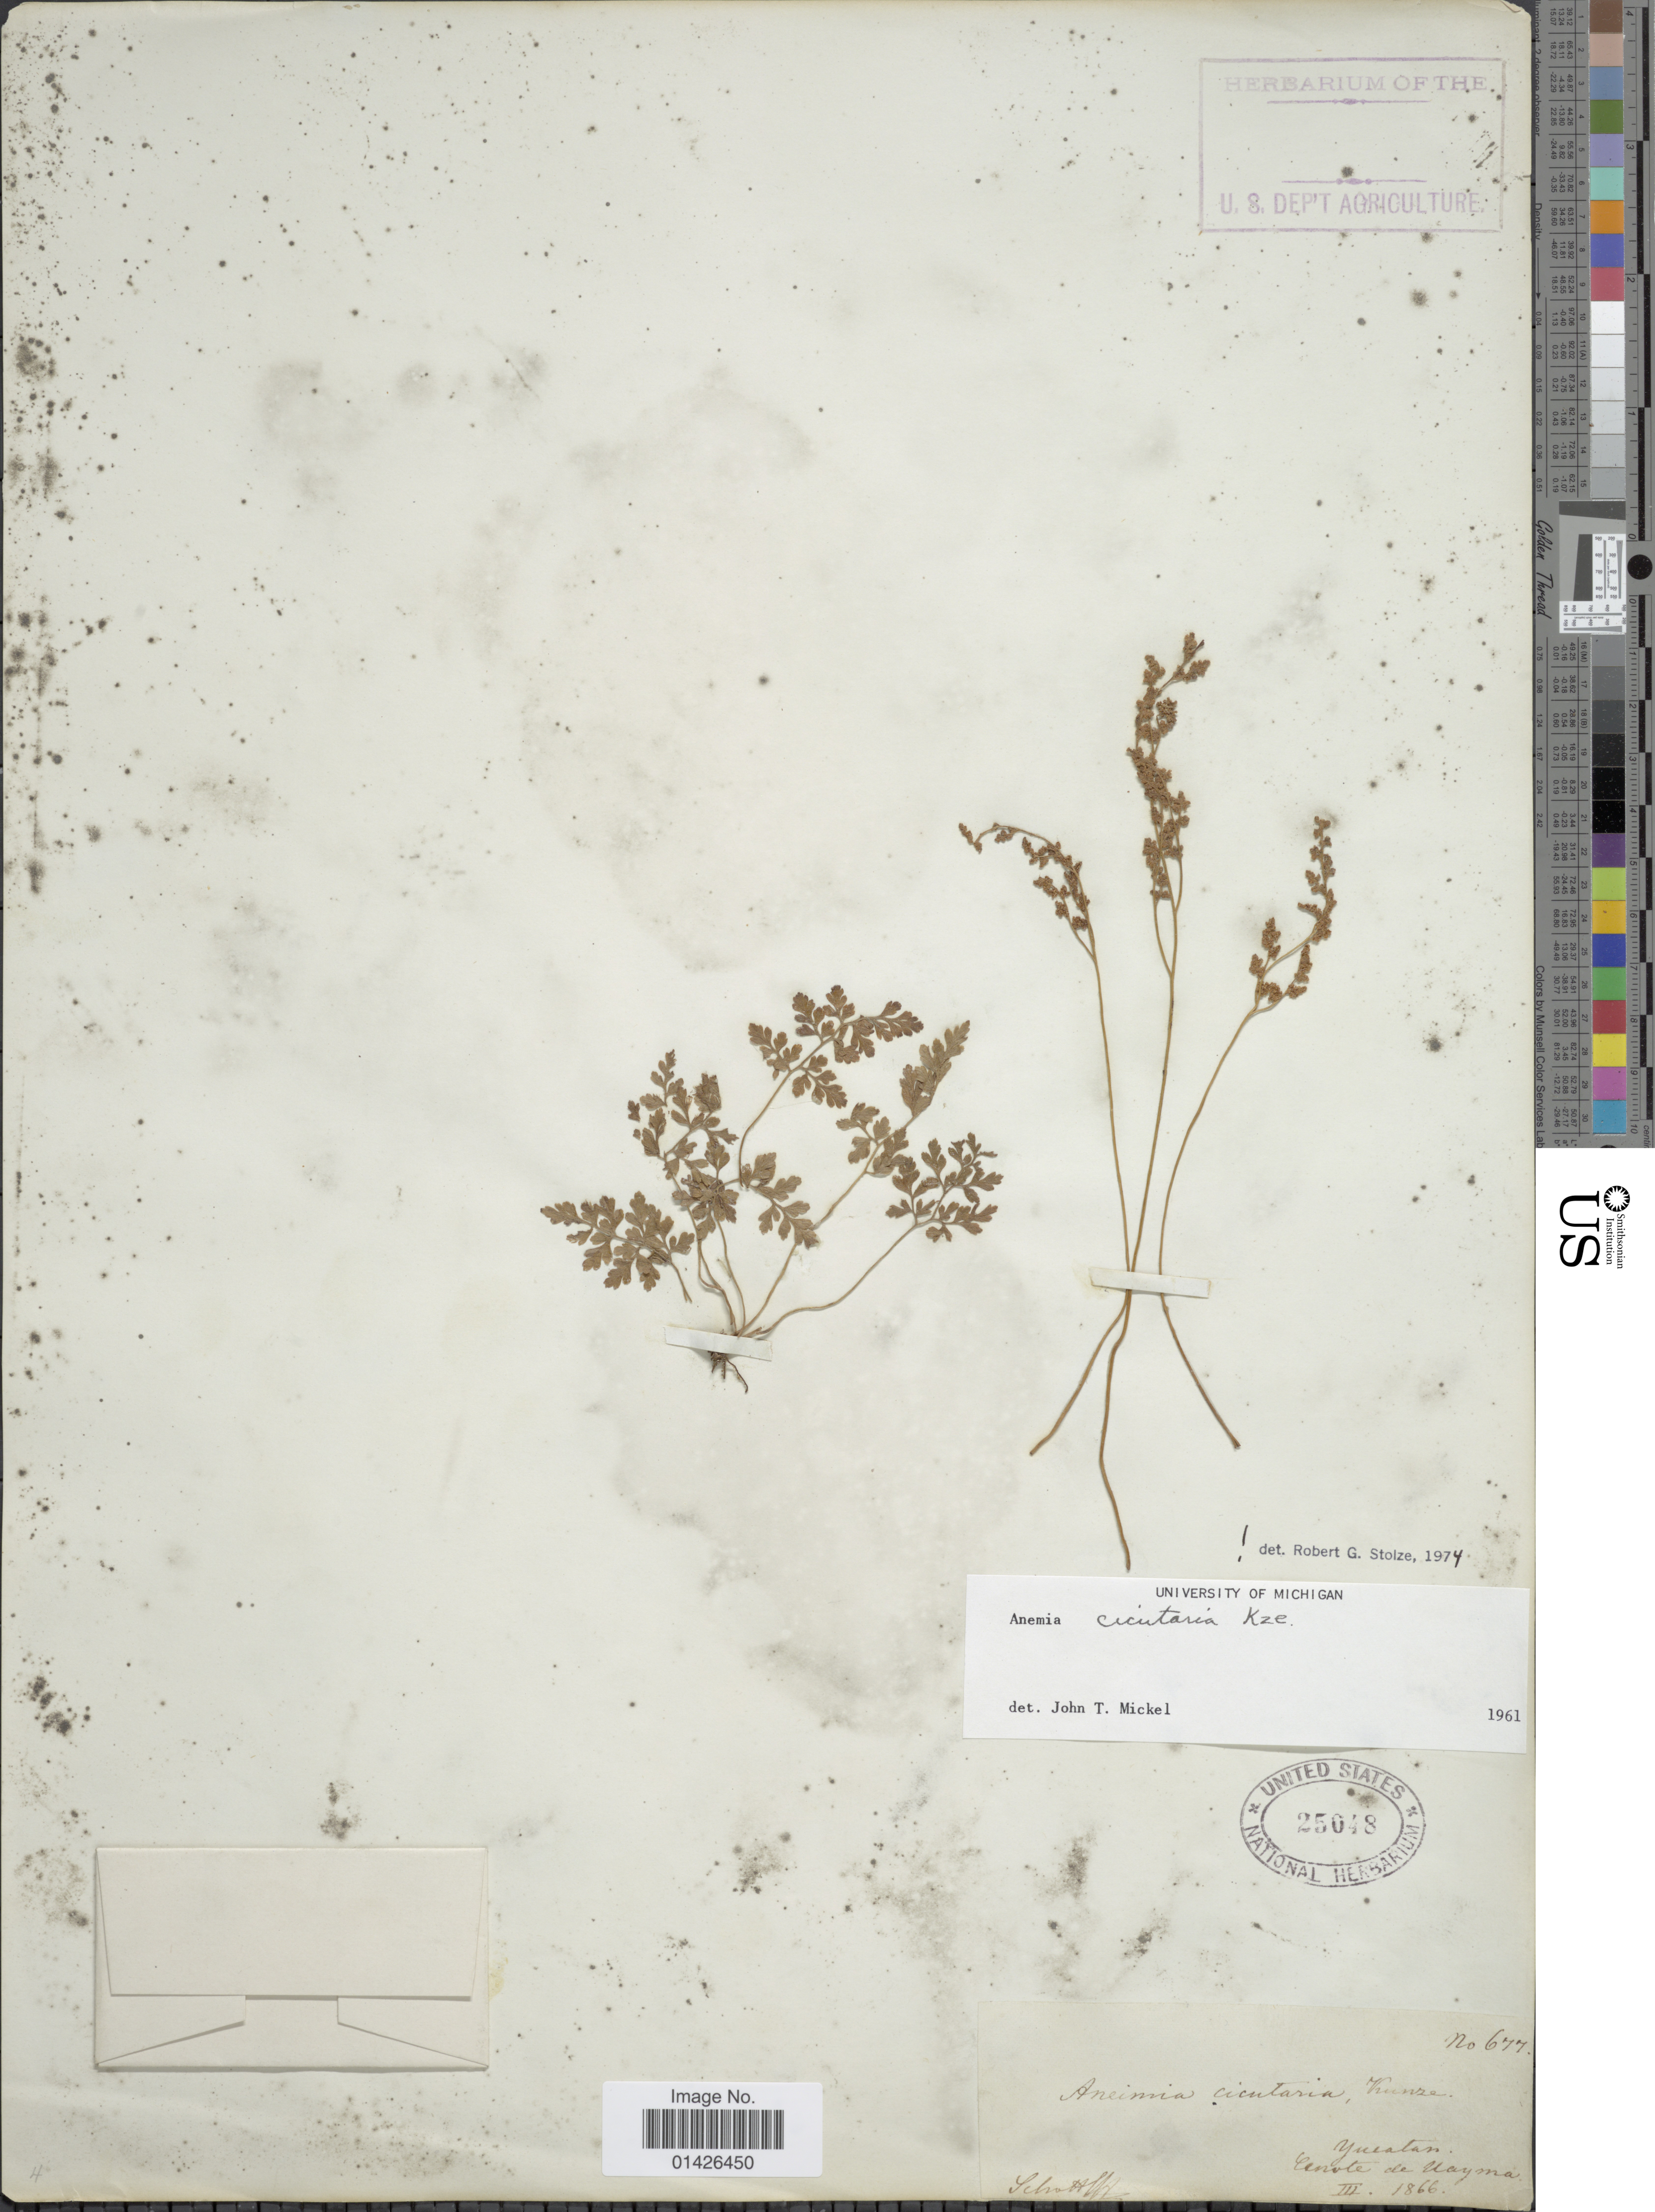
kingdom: Plantae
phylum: Tracheophyta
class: Polypodiopsida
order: Schizaeales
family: Anemiaceae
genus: Anemia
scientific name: Anemia cicutaria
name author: Kunze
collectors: Schott, --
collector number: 677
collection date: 1866-03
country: Mexico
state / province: Yucatán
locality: Yucatan, cenote de Uayma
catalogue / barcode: US 25048